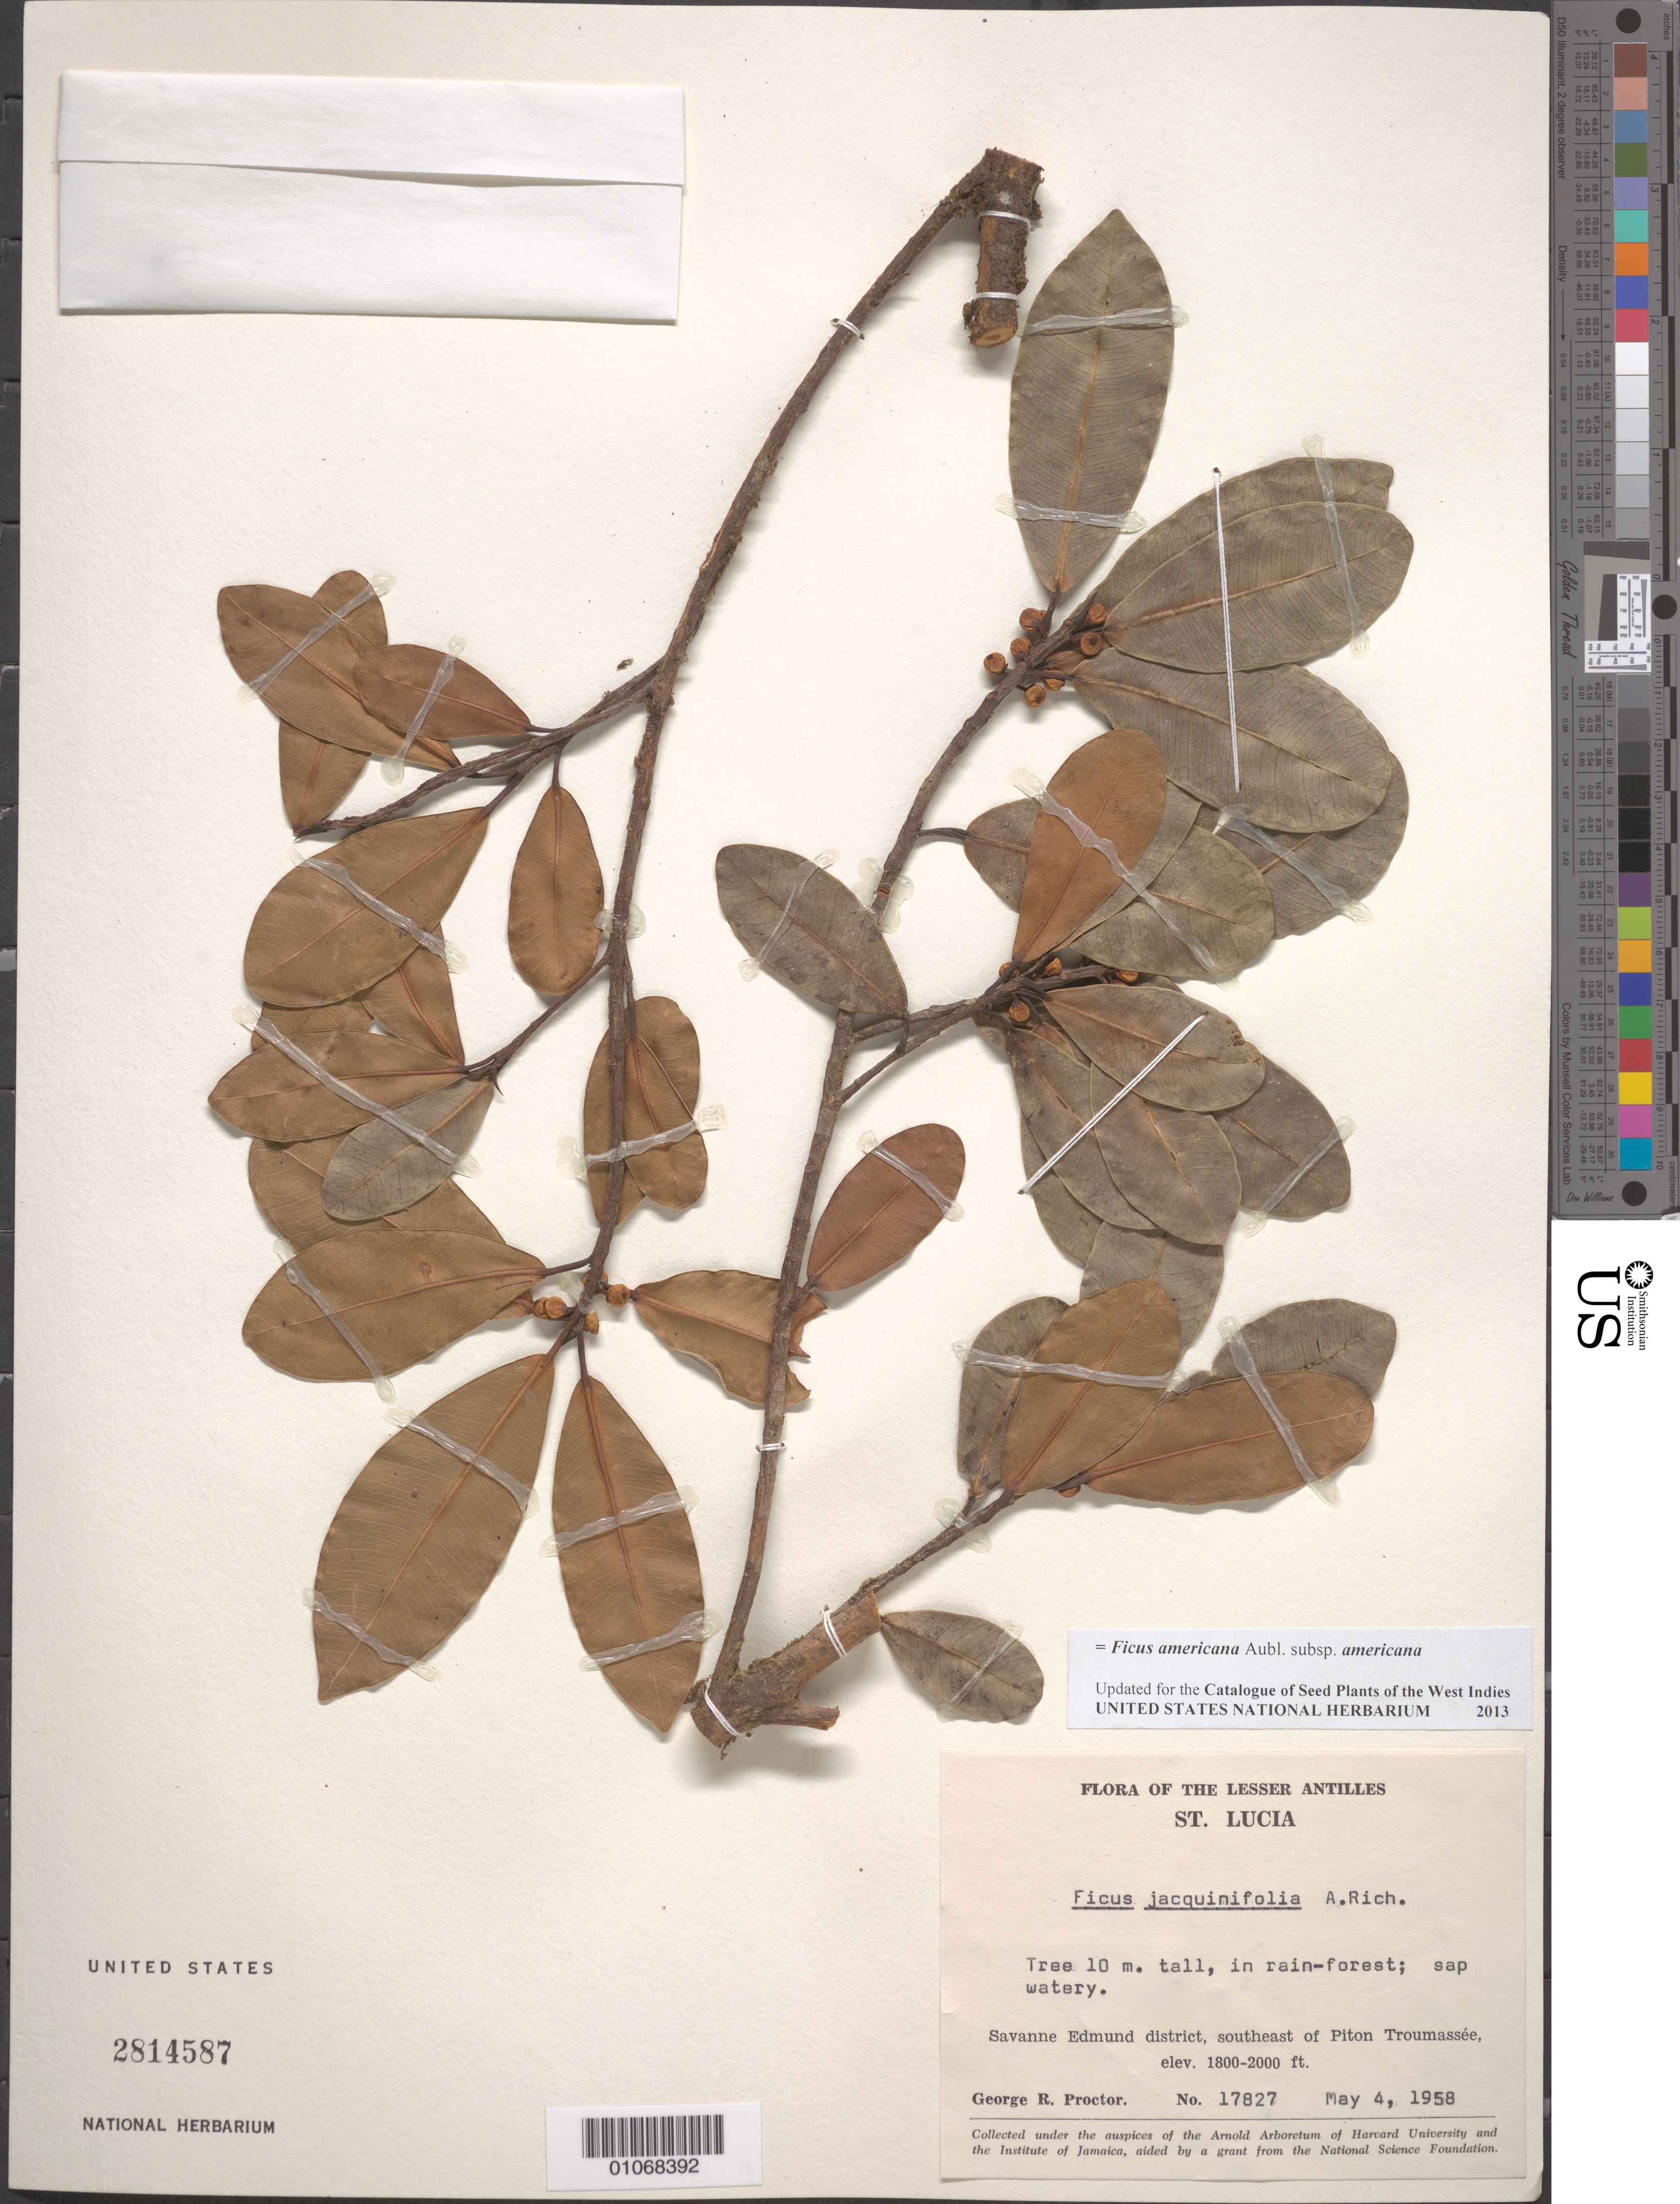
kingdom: Plantae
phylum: Tracheophyta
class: Magnoliopsida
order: Rosales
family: Moraceae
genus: Ficus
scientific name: Ficus perforata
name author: L.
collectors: G. R. Proctor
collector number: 17827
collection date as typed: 04 May 1958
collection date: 1958-05-04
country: St. Lucia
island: St. Lucia I.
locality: Savanne Edmund district, southeast of Piton Troumassee.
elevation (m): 549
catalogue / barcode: US 2814587